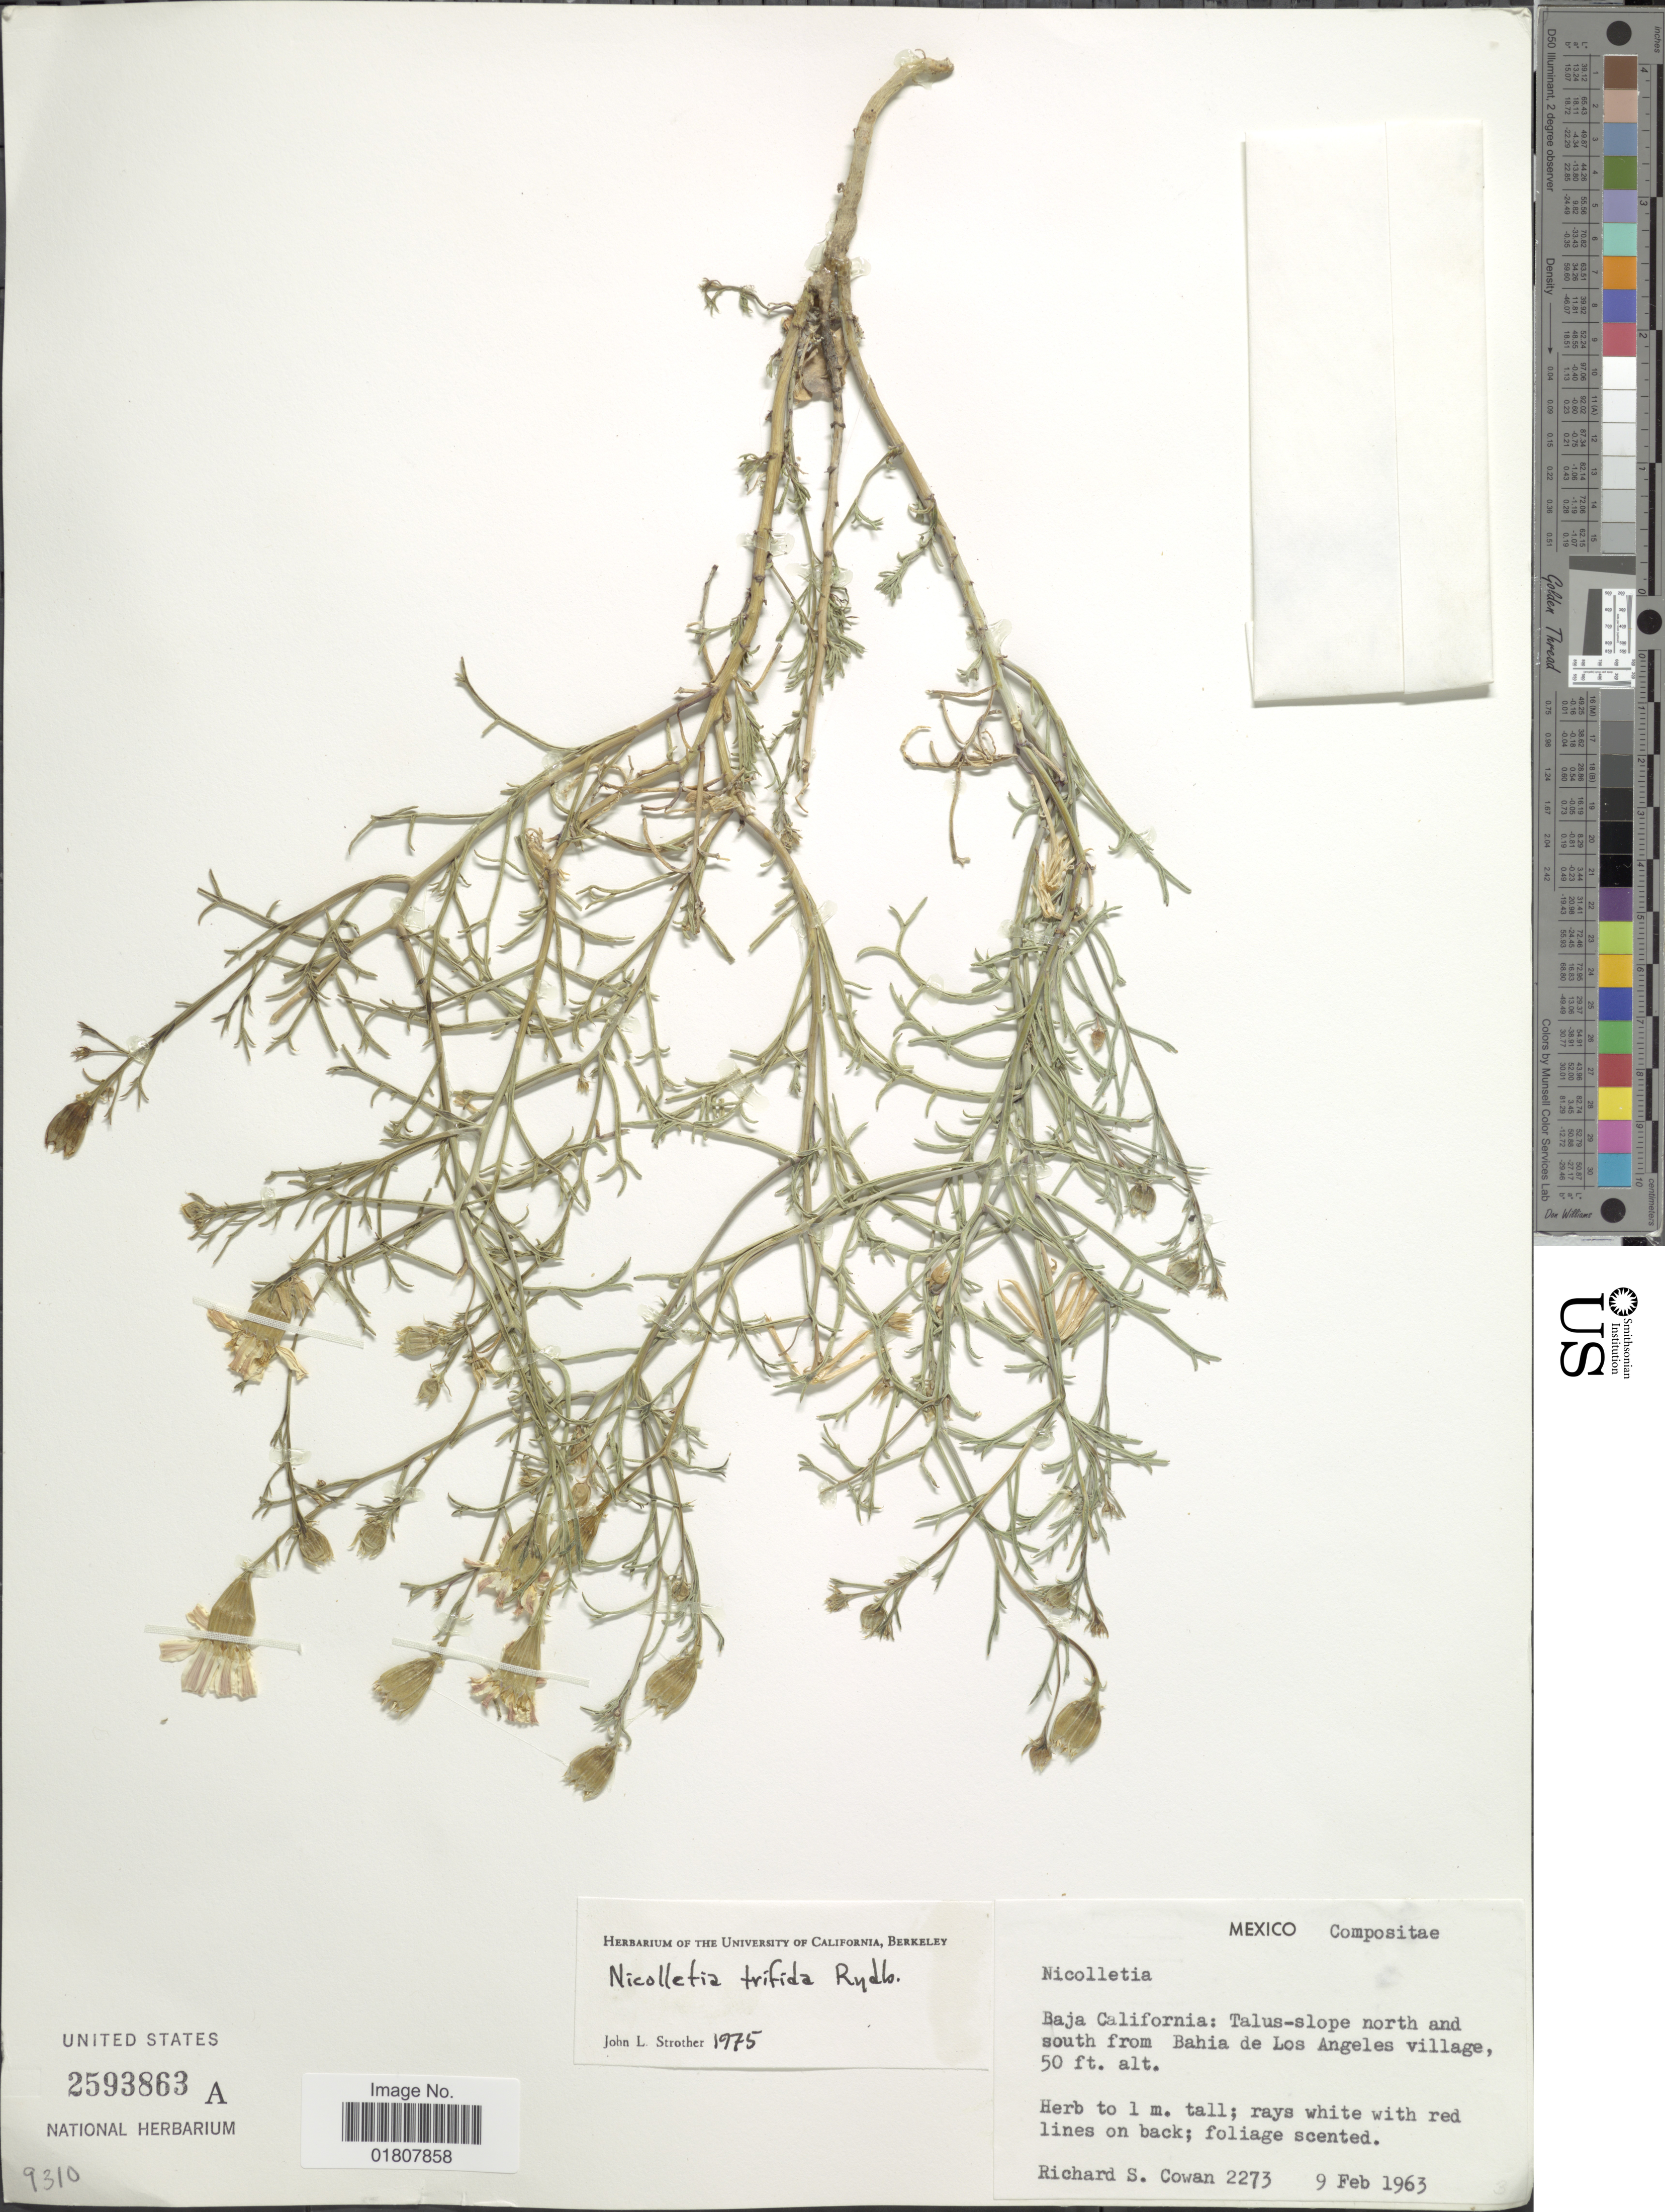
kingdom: Plantae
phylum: Tracheophyta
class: Magnoliopsida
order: Asterales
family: Asteraceae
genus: Nicolletia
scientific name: Nicolletia trifida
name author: Rydb.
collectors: R. S. Cowan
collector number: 2273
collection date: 1963-02-09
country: Mexico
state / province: Baja California Sur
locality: Talus-slope north and south from Bahia de Los Angeles village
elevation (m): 15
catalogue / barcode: US 2593863A